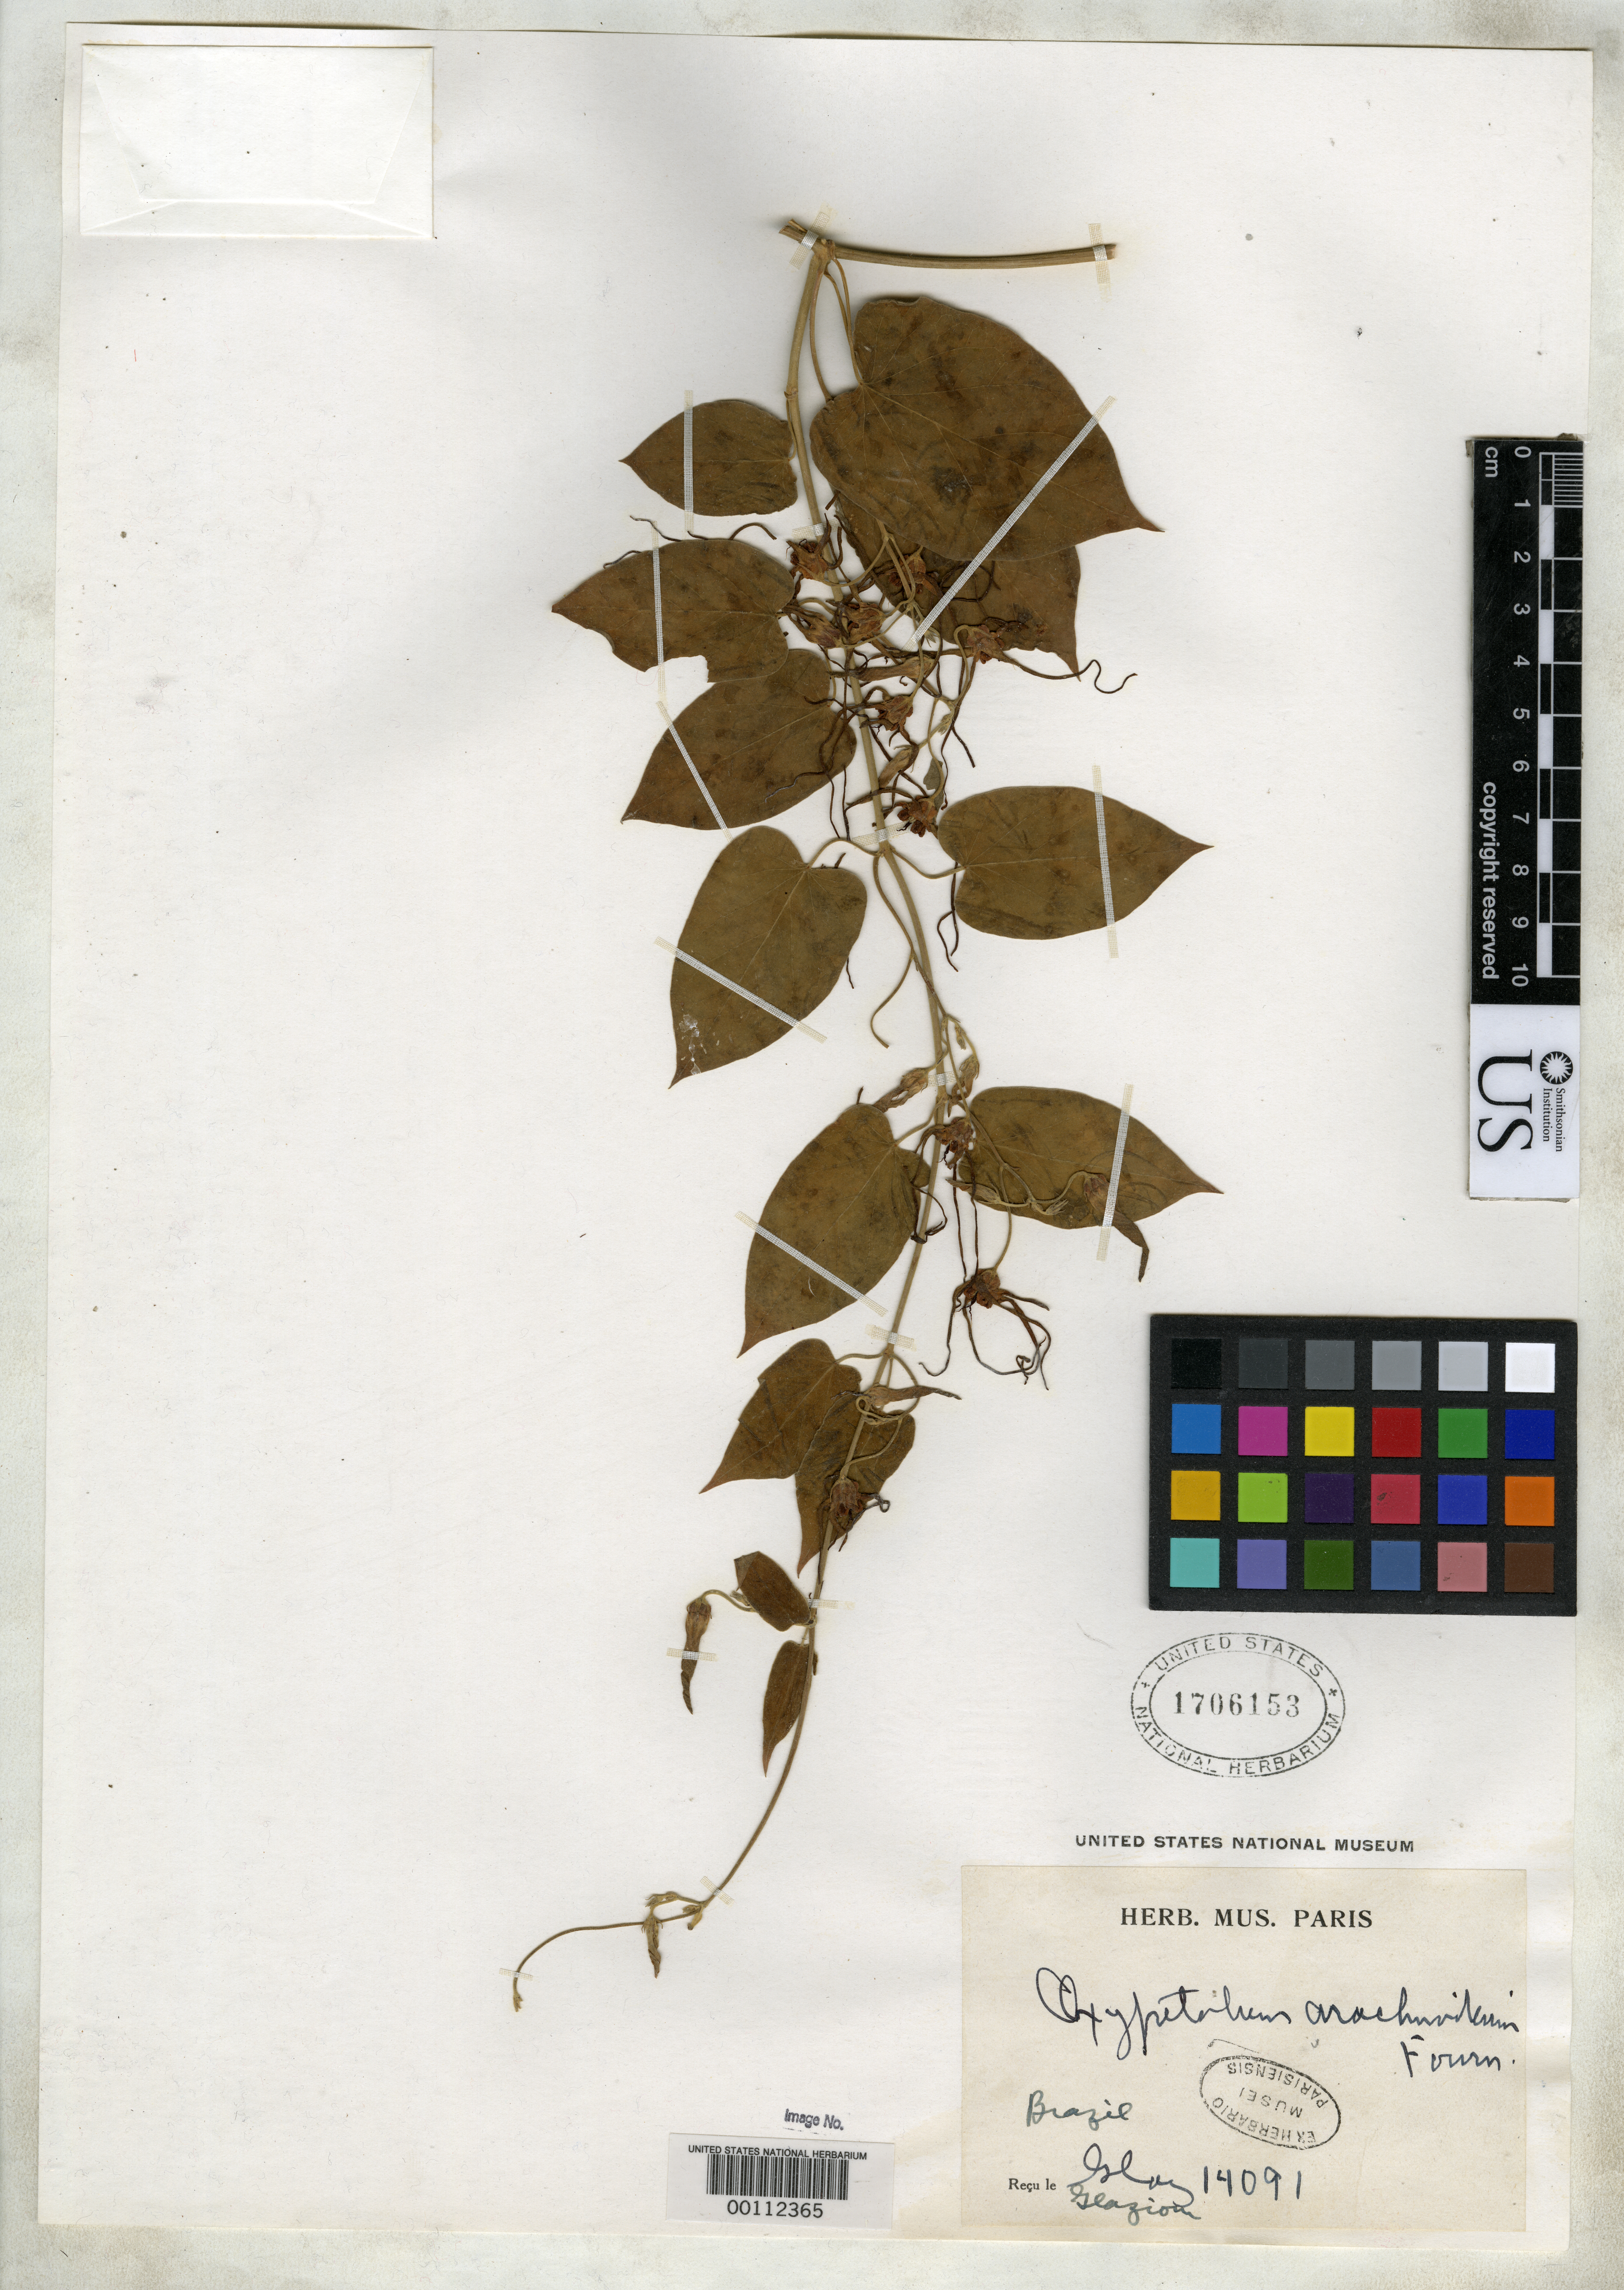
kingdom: Plantae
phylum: Tracheophyta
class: Magnoliopsida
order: Gentianales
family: Apocynaceae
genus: Oxypetalum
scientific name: Oxypetalum arachnoideum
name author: E. Fourn. in Mart.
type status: Isotype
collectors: A. F. M. Glaziou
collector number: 14091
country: Brazil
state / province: Rio de Janeiro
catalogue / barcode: US 1706153